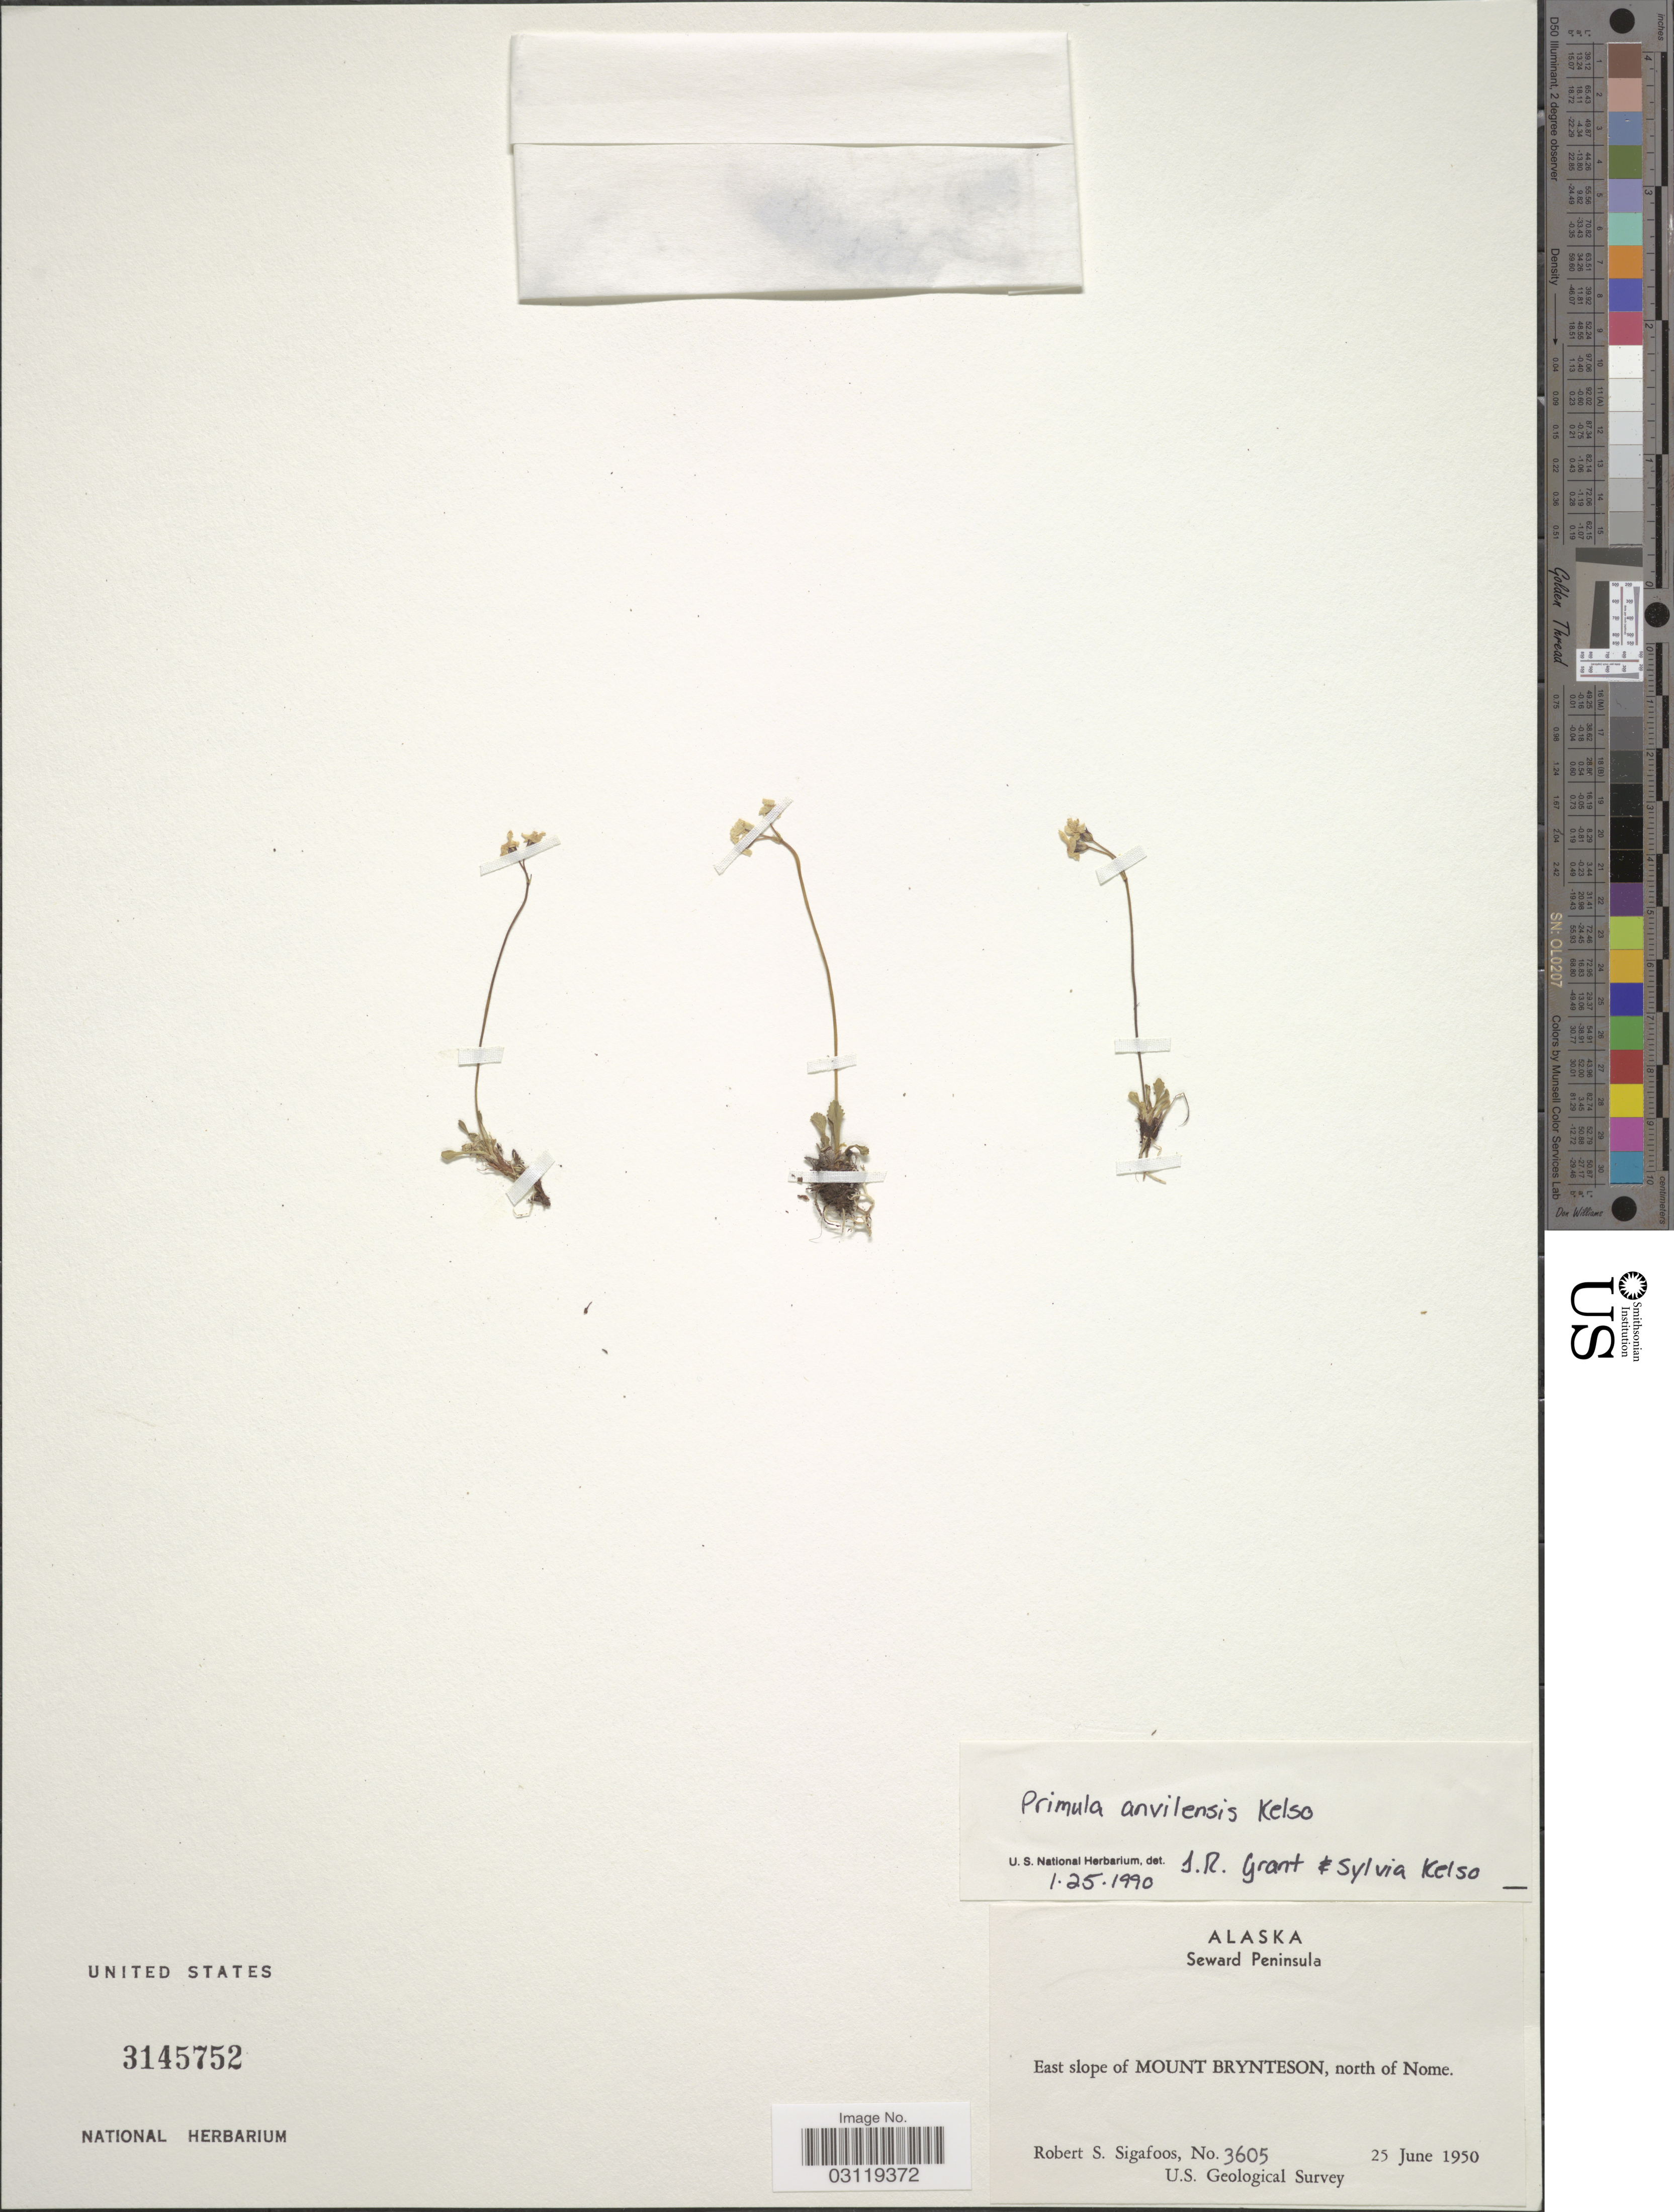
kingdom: Plantae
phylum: Tracheophyta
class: Magnoliopsida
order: Ericales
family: Primulaceae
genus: Primula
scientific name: Primula anvilensis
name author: S. Kelso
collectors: R. Sigafoos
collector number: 3605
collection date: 1950-06-25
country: United States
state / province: Alaska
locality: Seward Peninsula. East slope of Mount Brynteson, north of Nome.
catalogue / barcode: US 3145752